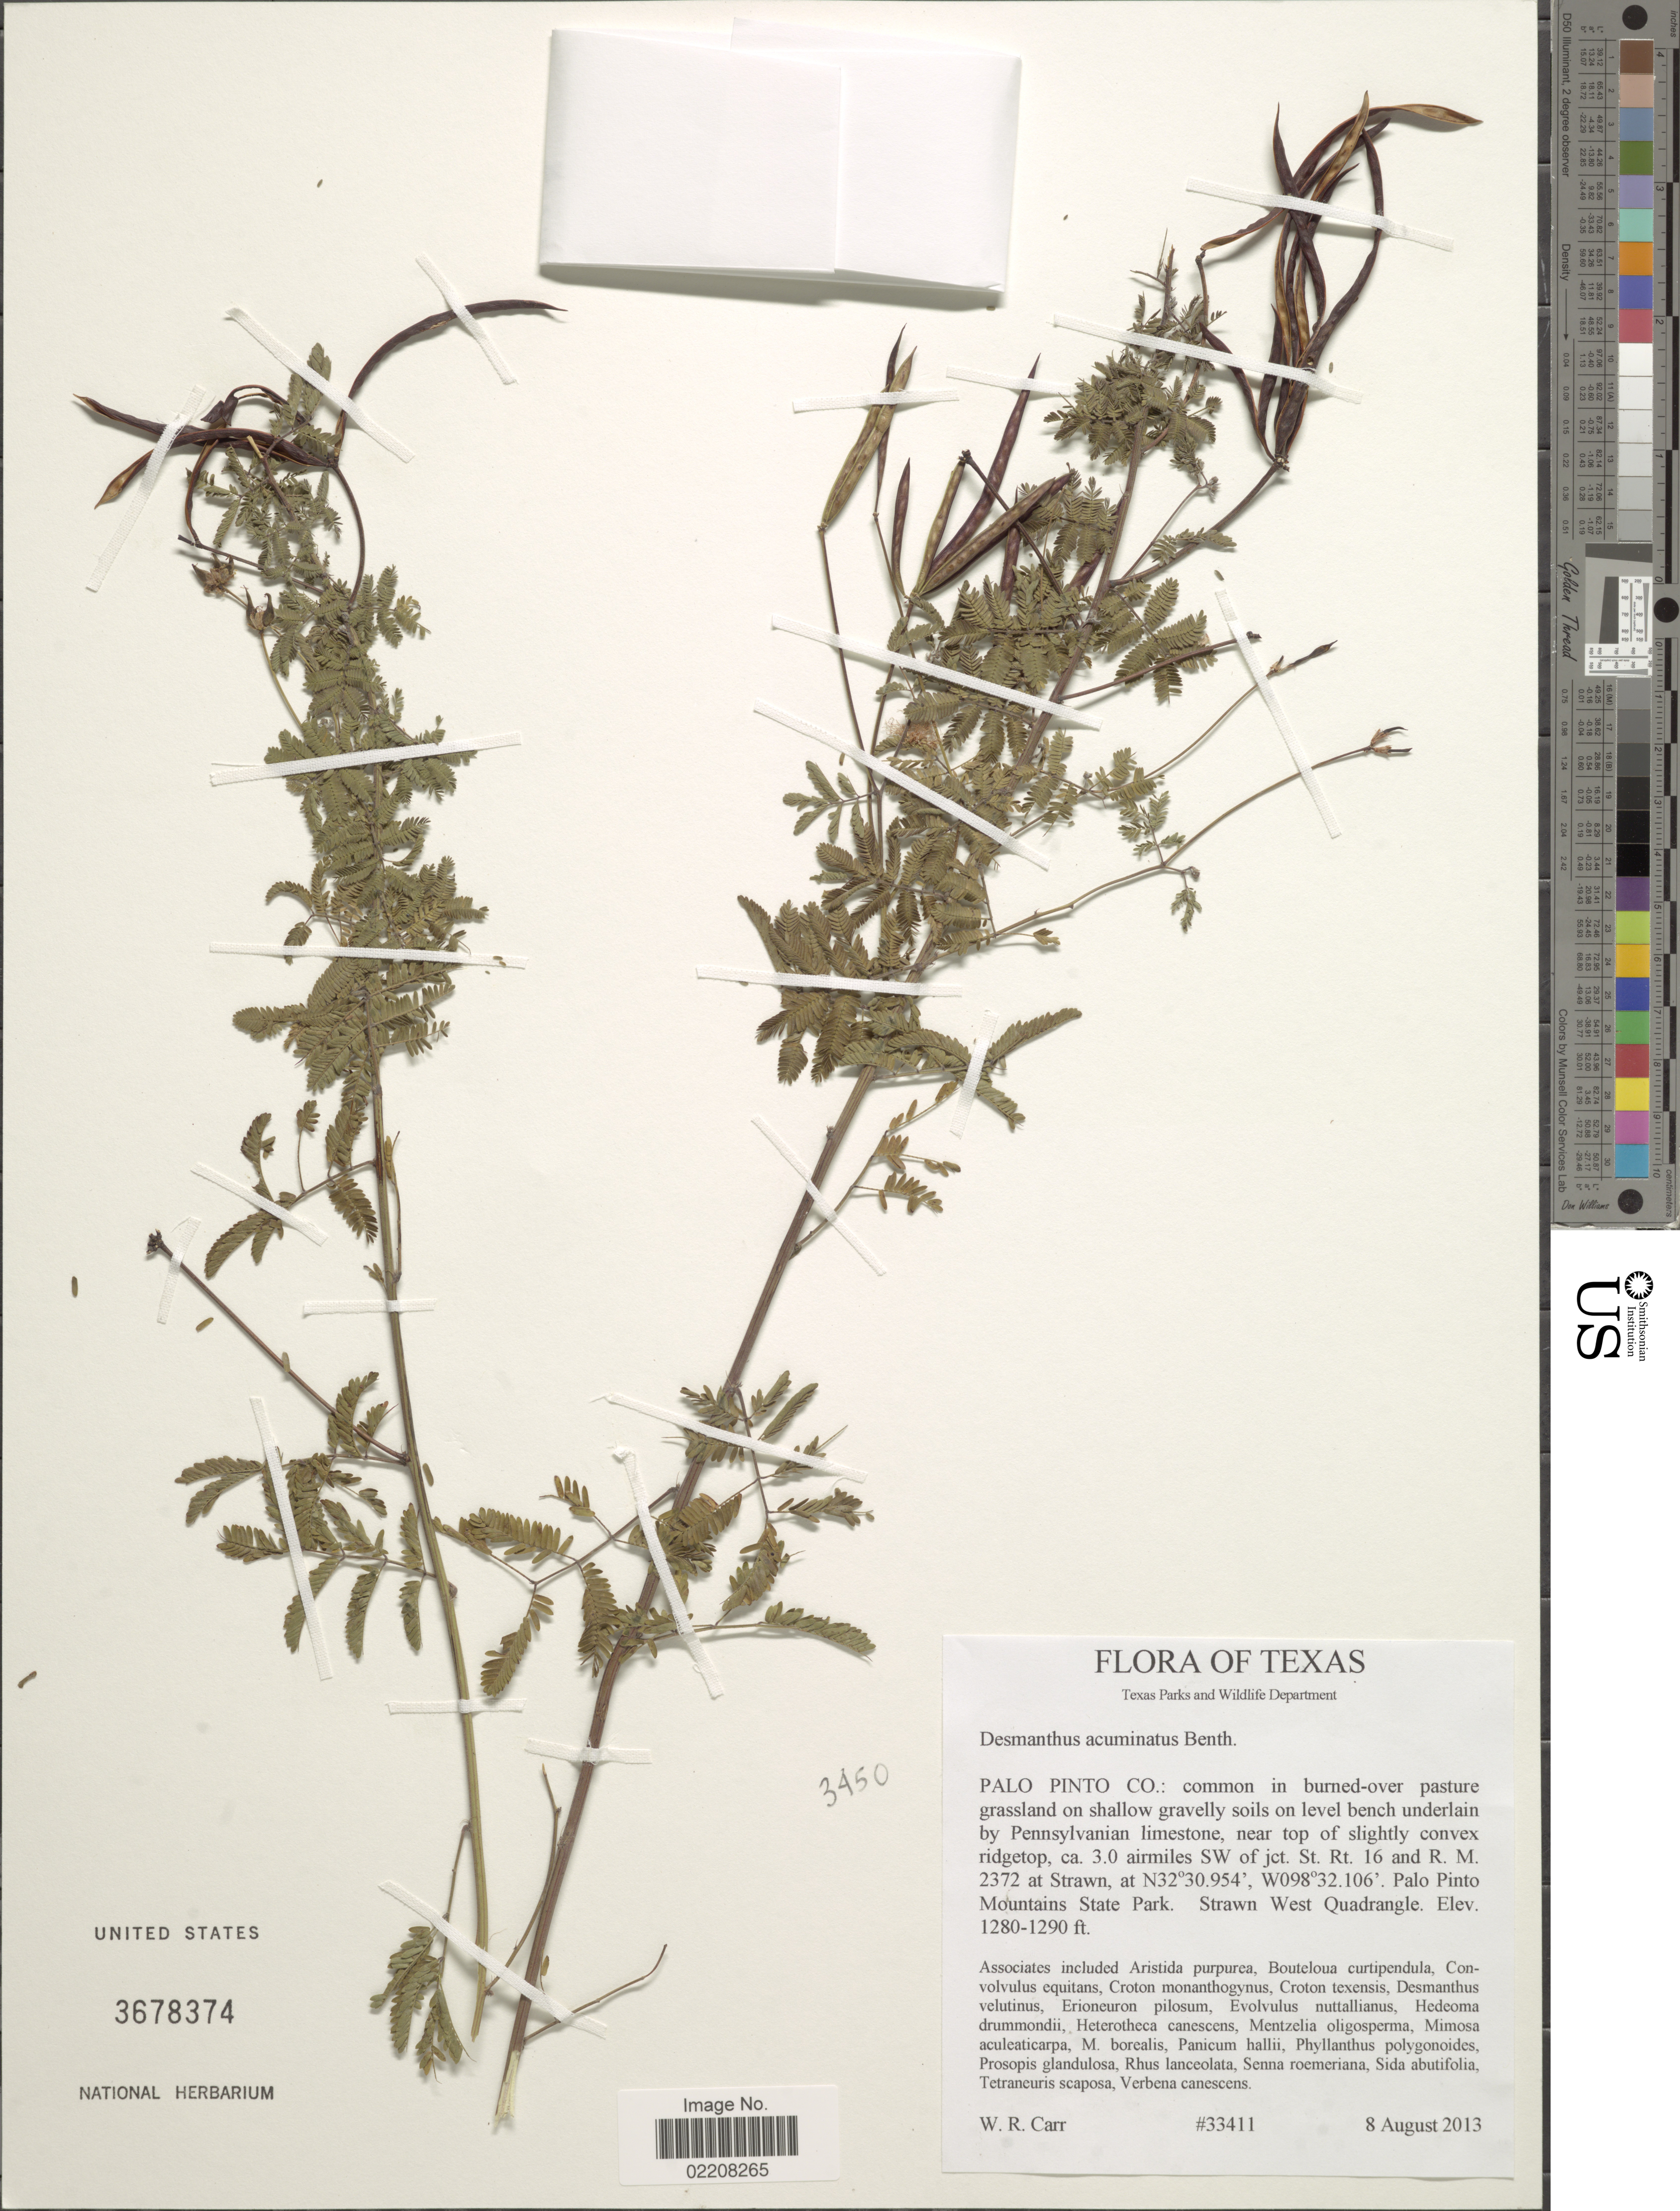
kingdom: Plantae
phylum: Tracheophyta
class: Magnoliopsida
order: Fabales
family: Fabaceae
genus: Desmanthus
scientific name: Desmanthus acuminatus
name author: Benth.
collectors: W. Carr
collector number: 33411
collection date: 2013-08-08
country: United States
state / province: Texas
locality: Palo Pinto Co.: ca. 3.0 airmiles SW of jct. St. Rt. 16 and R. M. 2372 at Strawn. Palo Pinto Mountains State Park. Strawn West Quadrangle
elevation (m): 390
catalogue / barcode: US 3678374